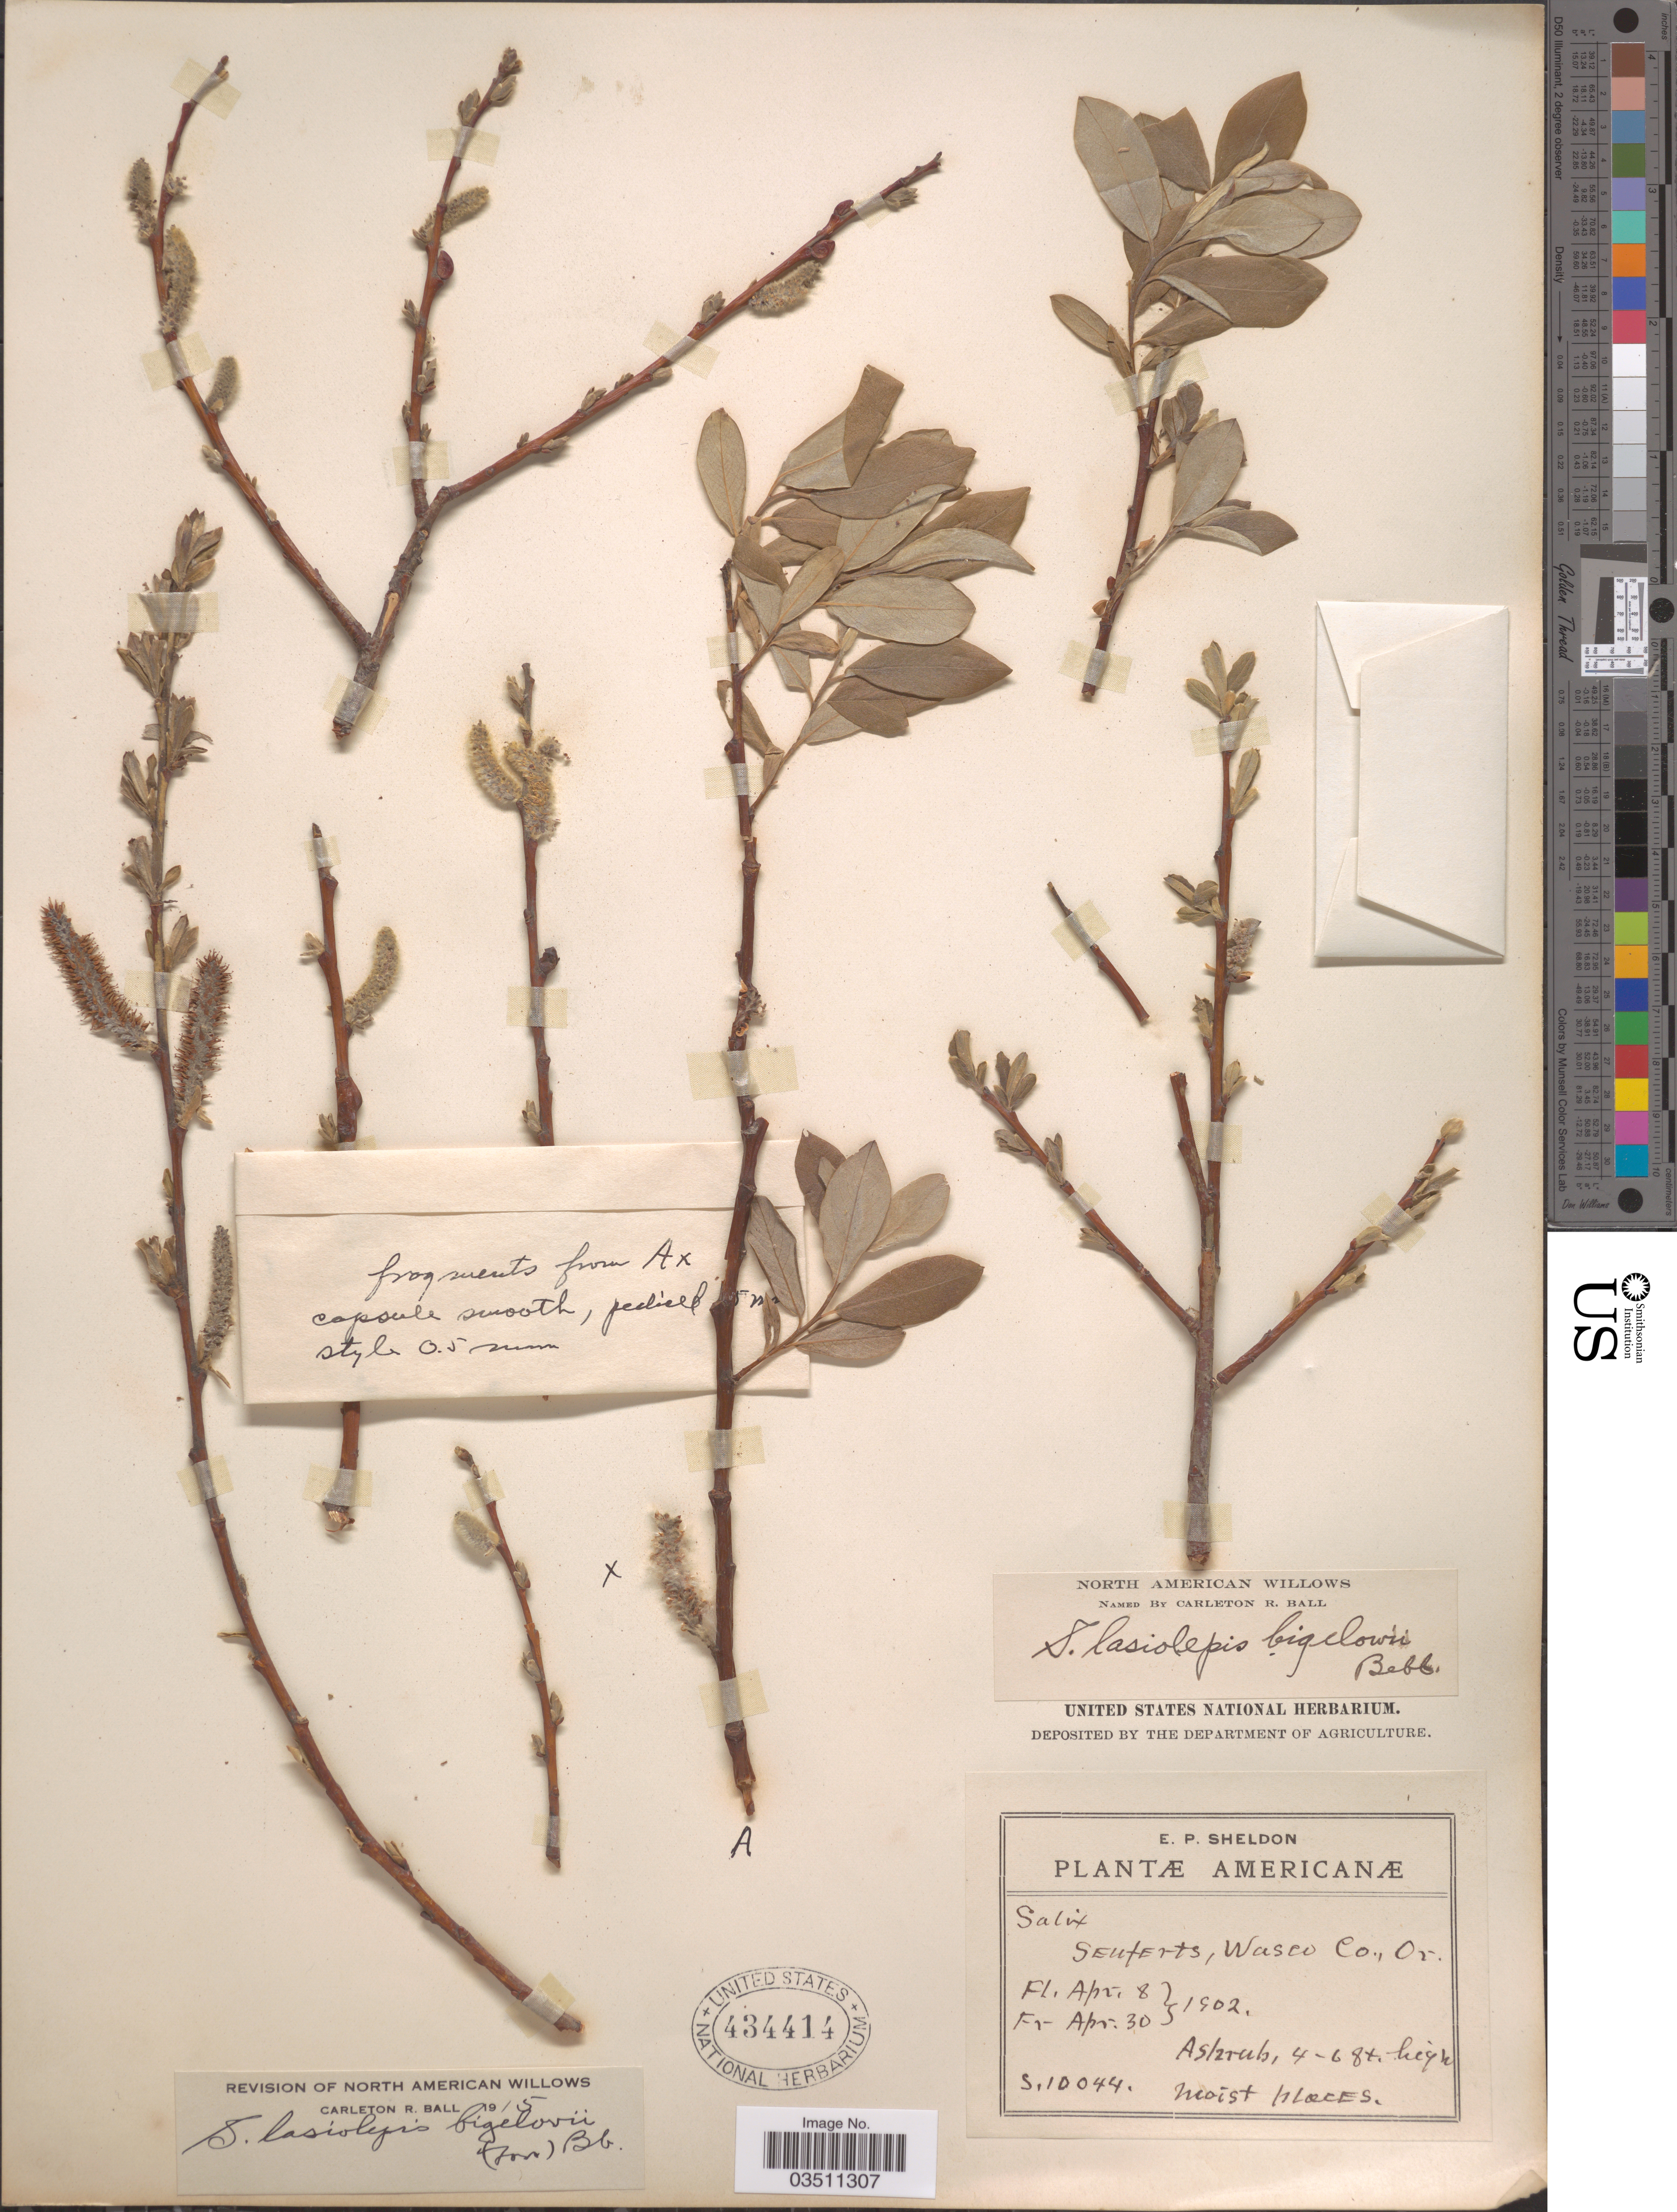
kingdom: Plantae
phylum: Tracheophyta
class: Magnoliopsida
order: Malpighiales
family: Salicaceae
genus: Salix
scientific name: Salix lasiolepis var. bigelovii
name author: Benth.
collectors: E. P. Sheldon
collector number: S10044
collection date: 1902-04-08/1902-04-30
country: United States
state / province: Oregon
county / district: Wasco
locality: Seuferts, Wasco Co.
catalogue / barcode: US 434414